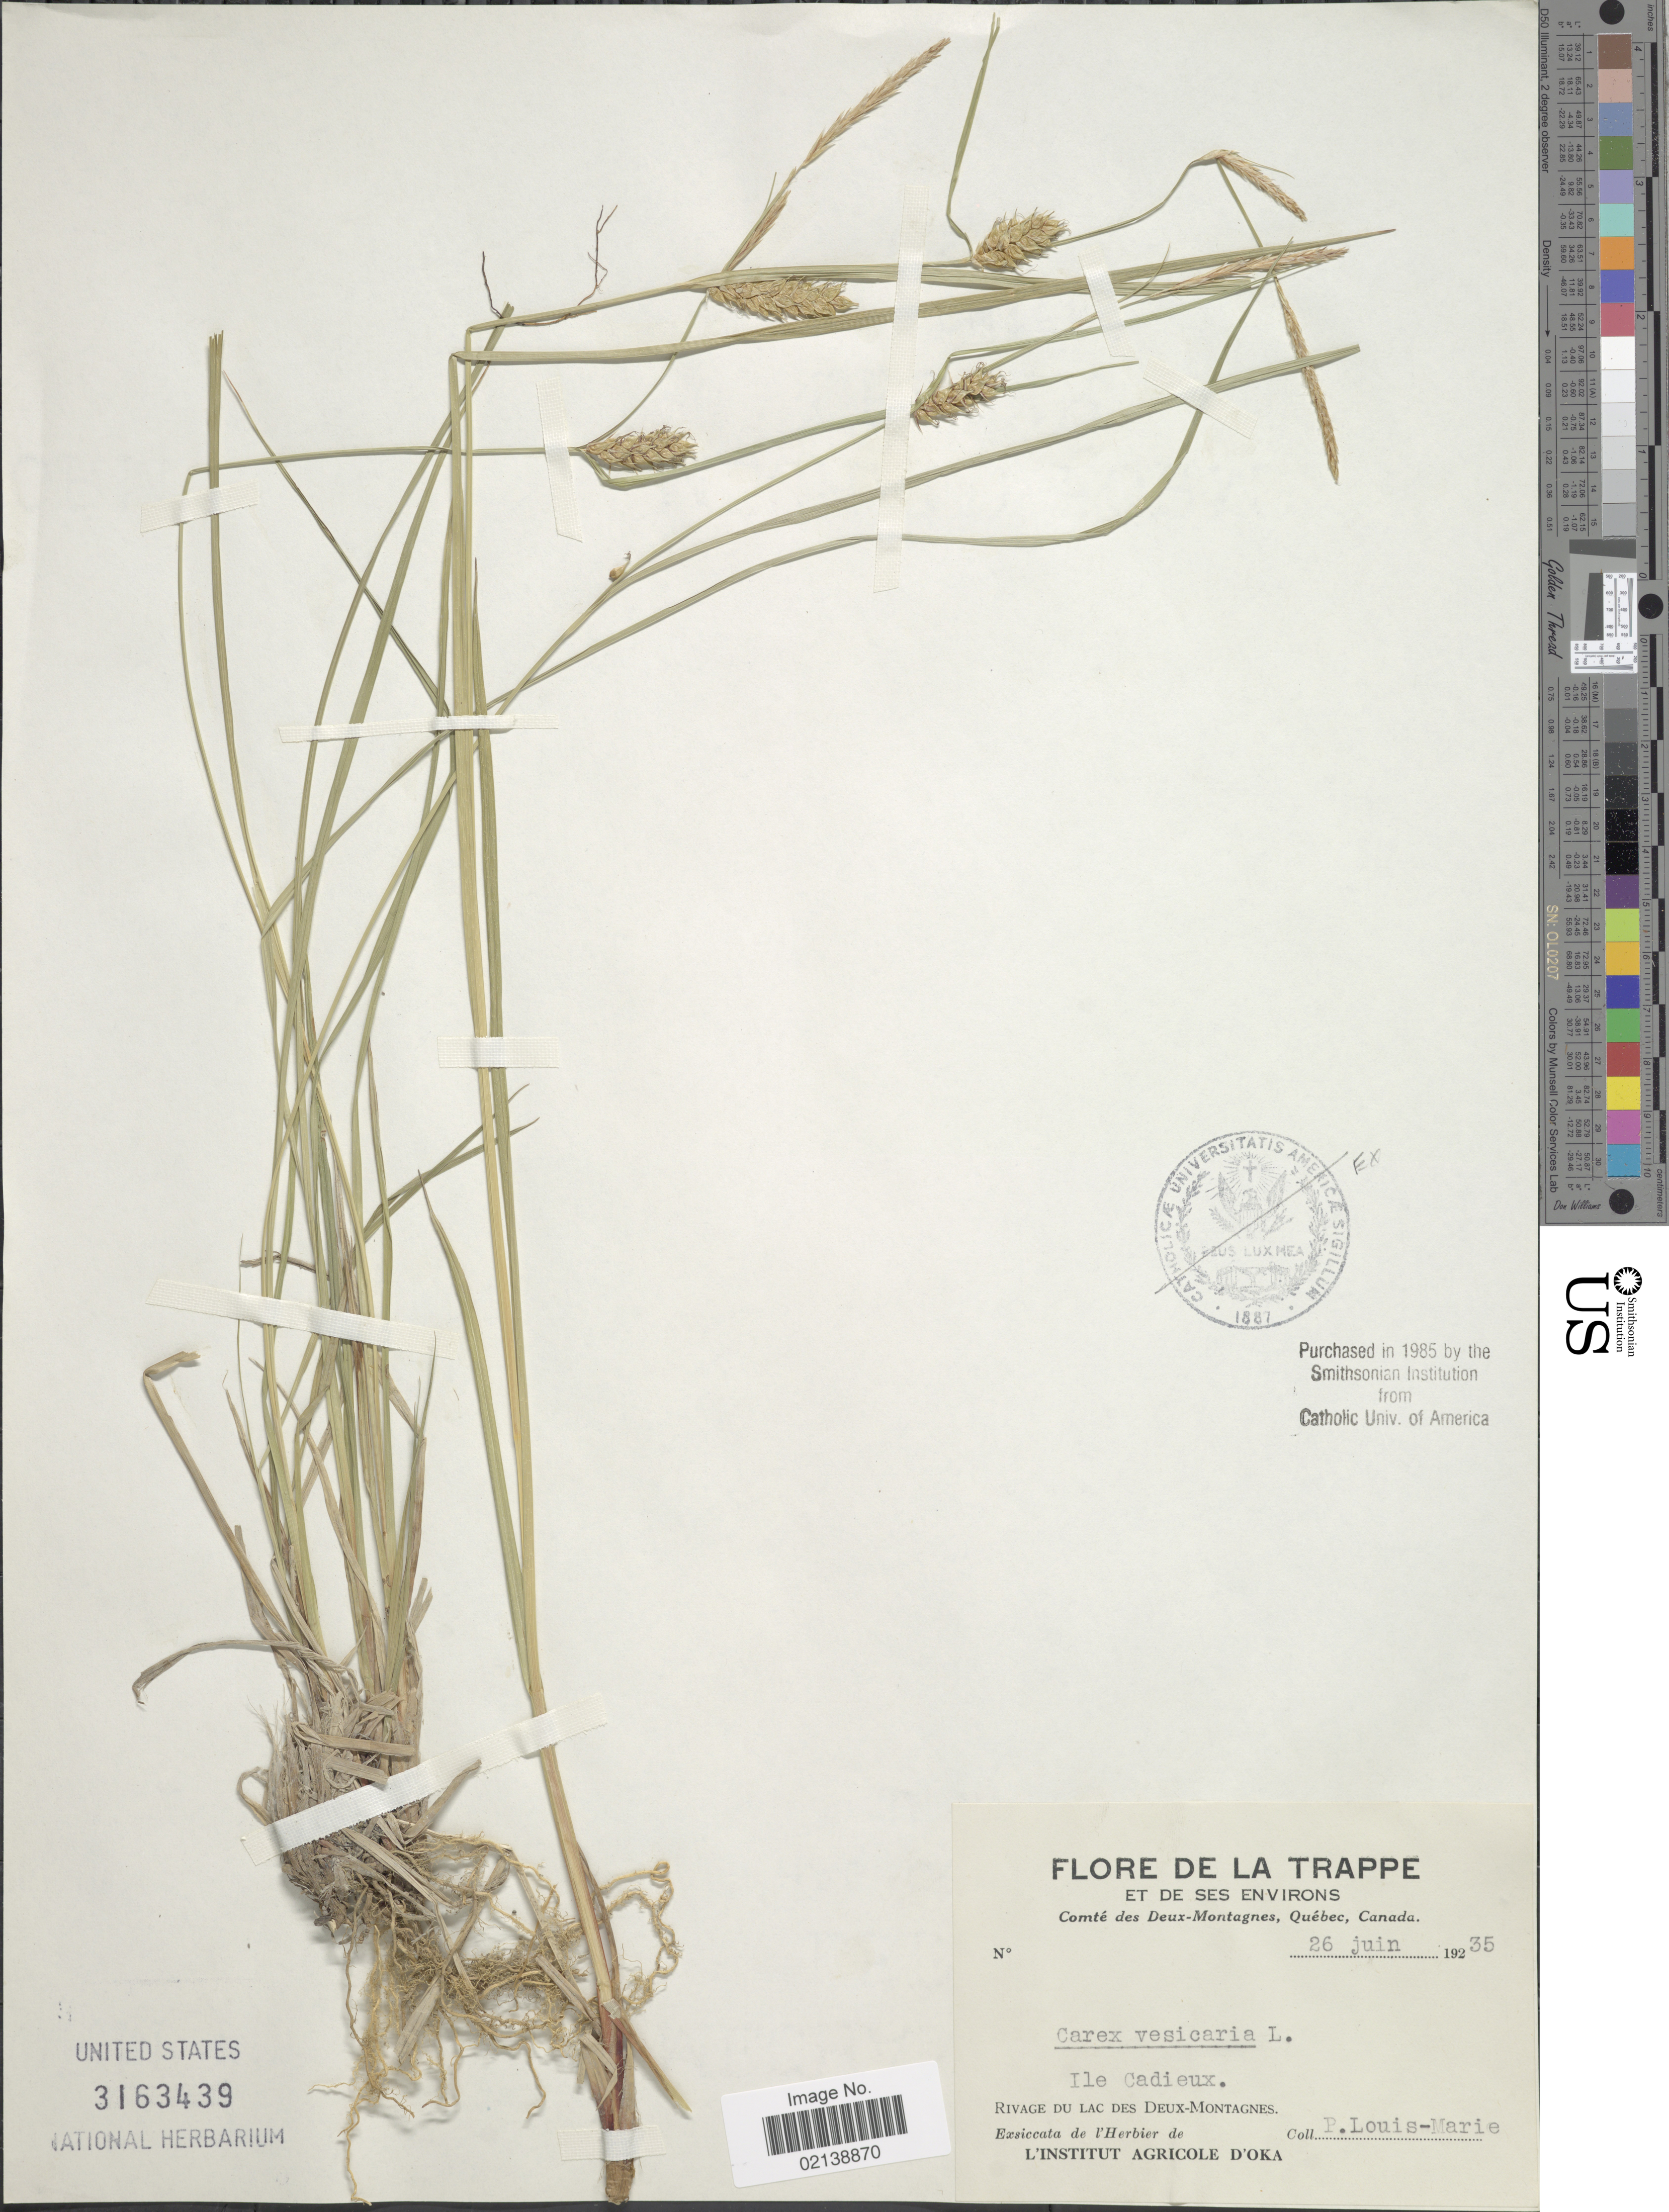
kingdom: Plantae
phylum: Tracheophyta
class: Liliopsida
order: Poales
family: Cyperaceae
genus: Carex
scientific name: Carex vesicaria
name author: L.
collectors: L.-M. LaLonde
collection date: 1935-06-26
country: Canada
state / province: Quebec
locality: De La Trappe et de ses environs, Comte des Deux-Montagnes, Ile Cadieux, Rivage du lac des Deux-Montagnes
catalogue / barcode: US 3163439